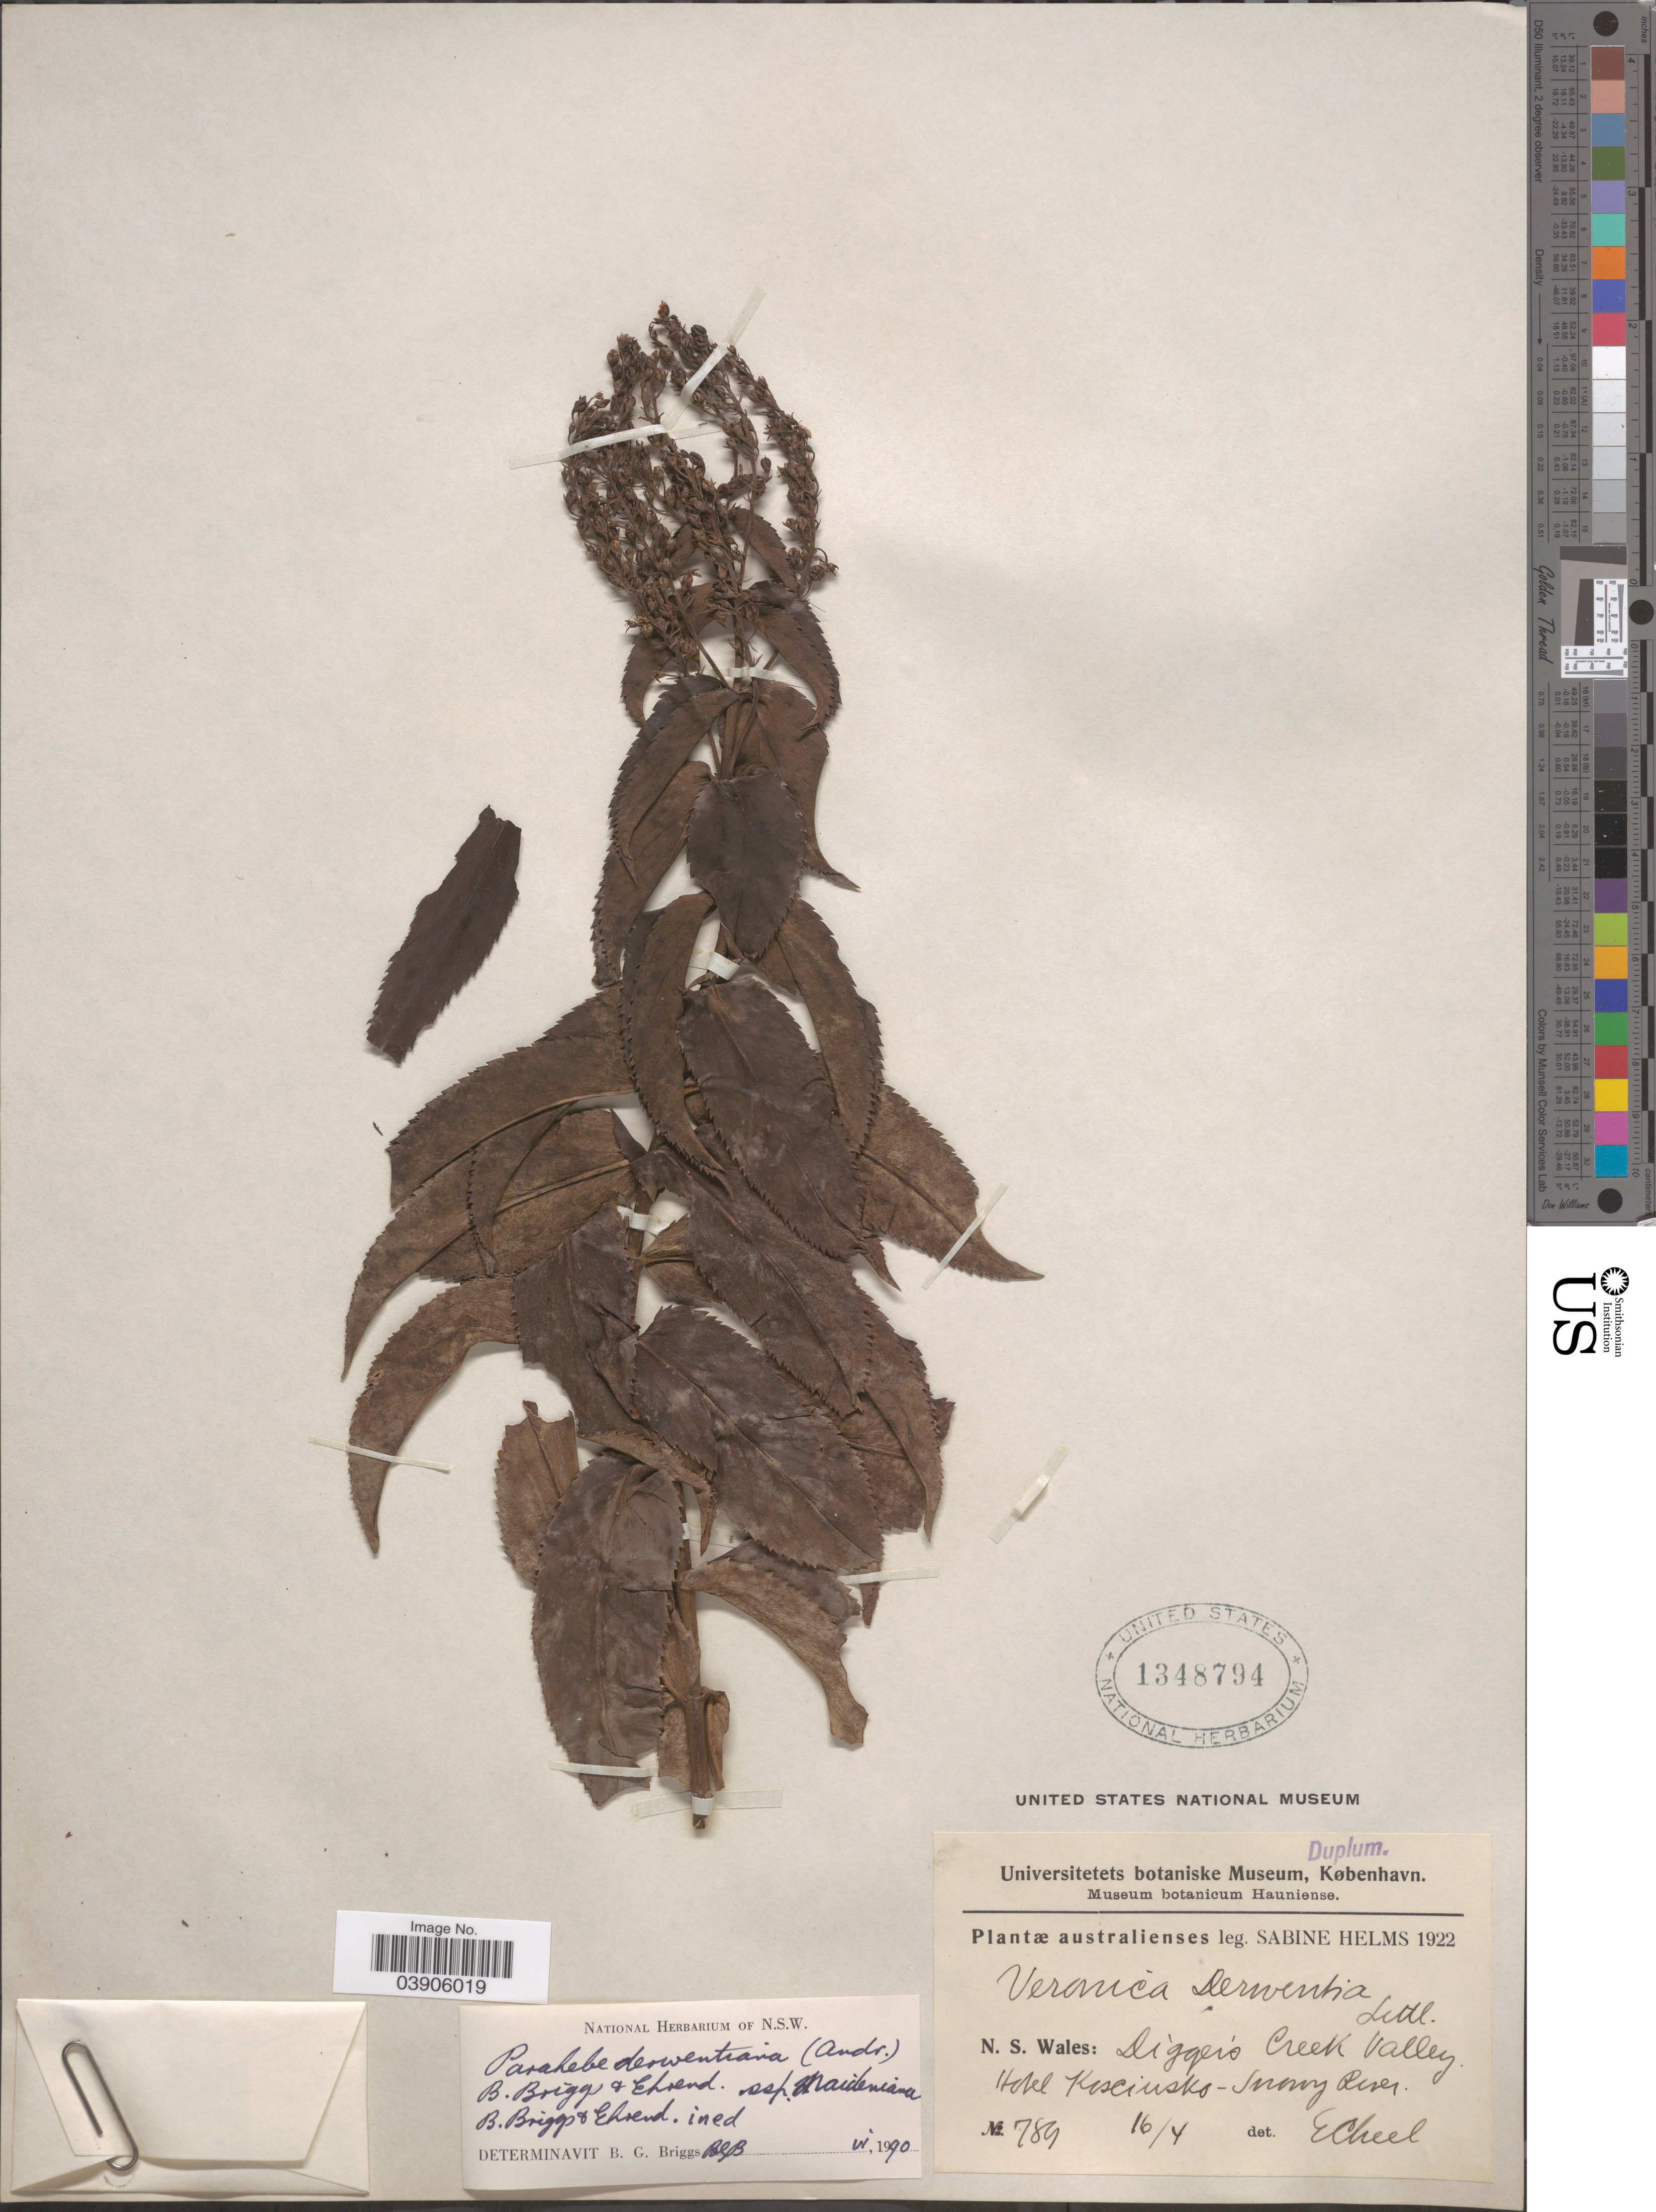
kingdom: Plantae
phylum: Tracheophyta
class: Magnoliopsida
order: Lamiales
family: Plantaginaceae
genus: Parahebe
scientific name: Parahebe derwentiana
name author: (Andrews) B.G. Briggs & Ehrend.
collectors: S. Helms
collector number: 789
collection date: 1922-04-16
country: Australia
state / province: New South Wales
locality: Australienses. N. S. Wales: Digger's Creek Valley. Hotel Kisciusko - Snowy River.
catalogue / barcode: US 1348794